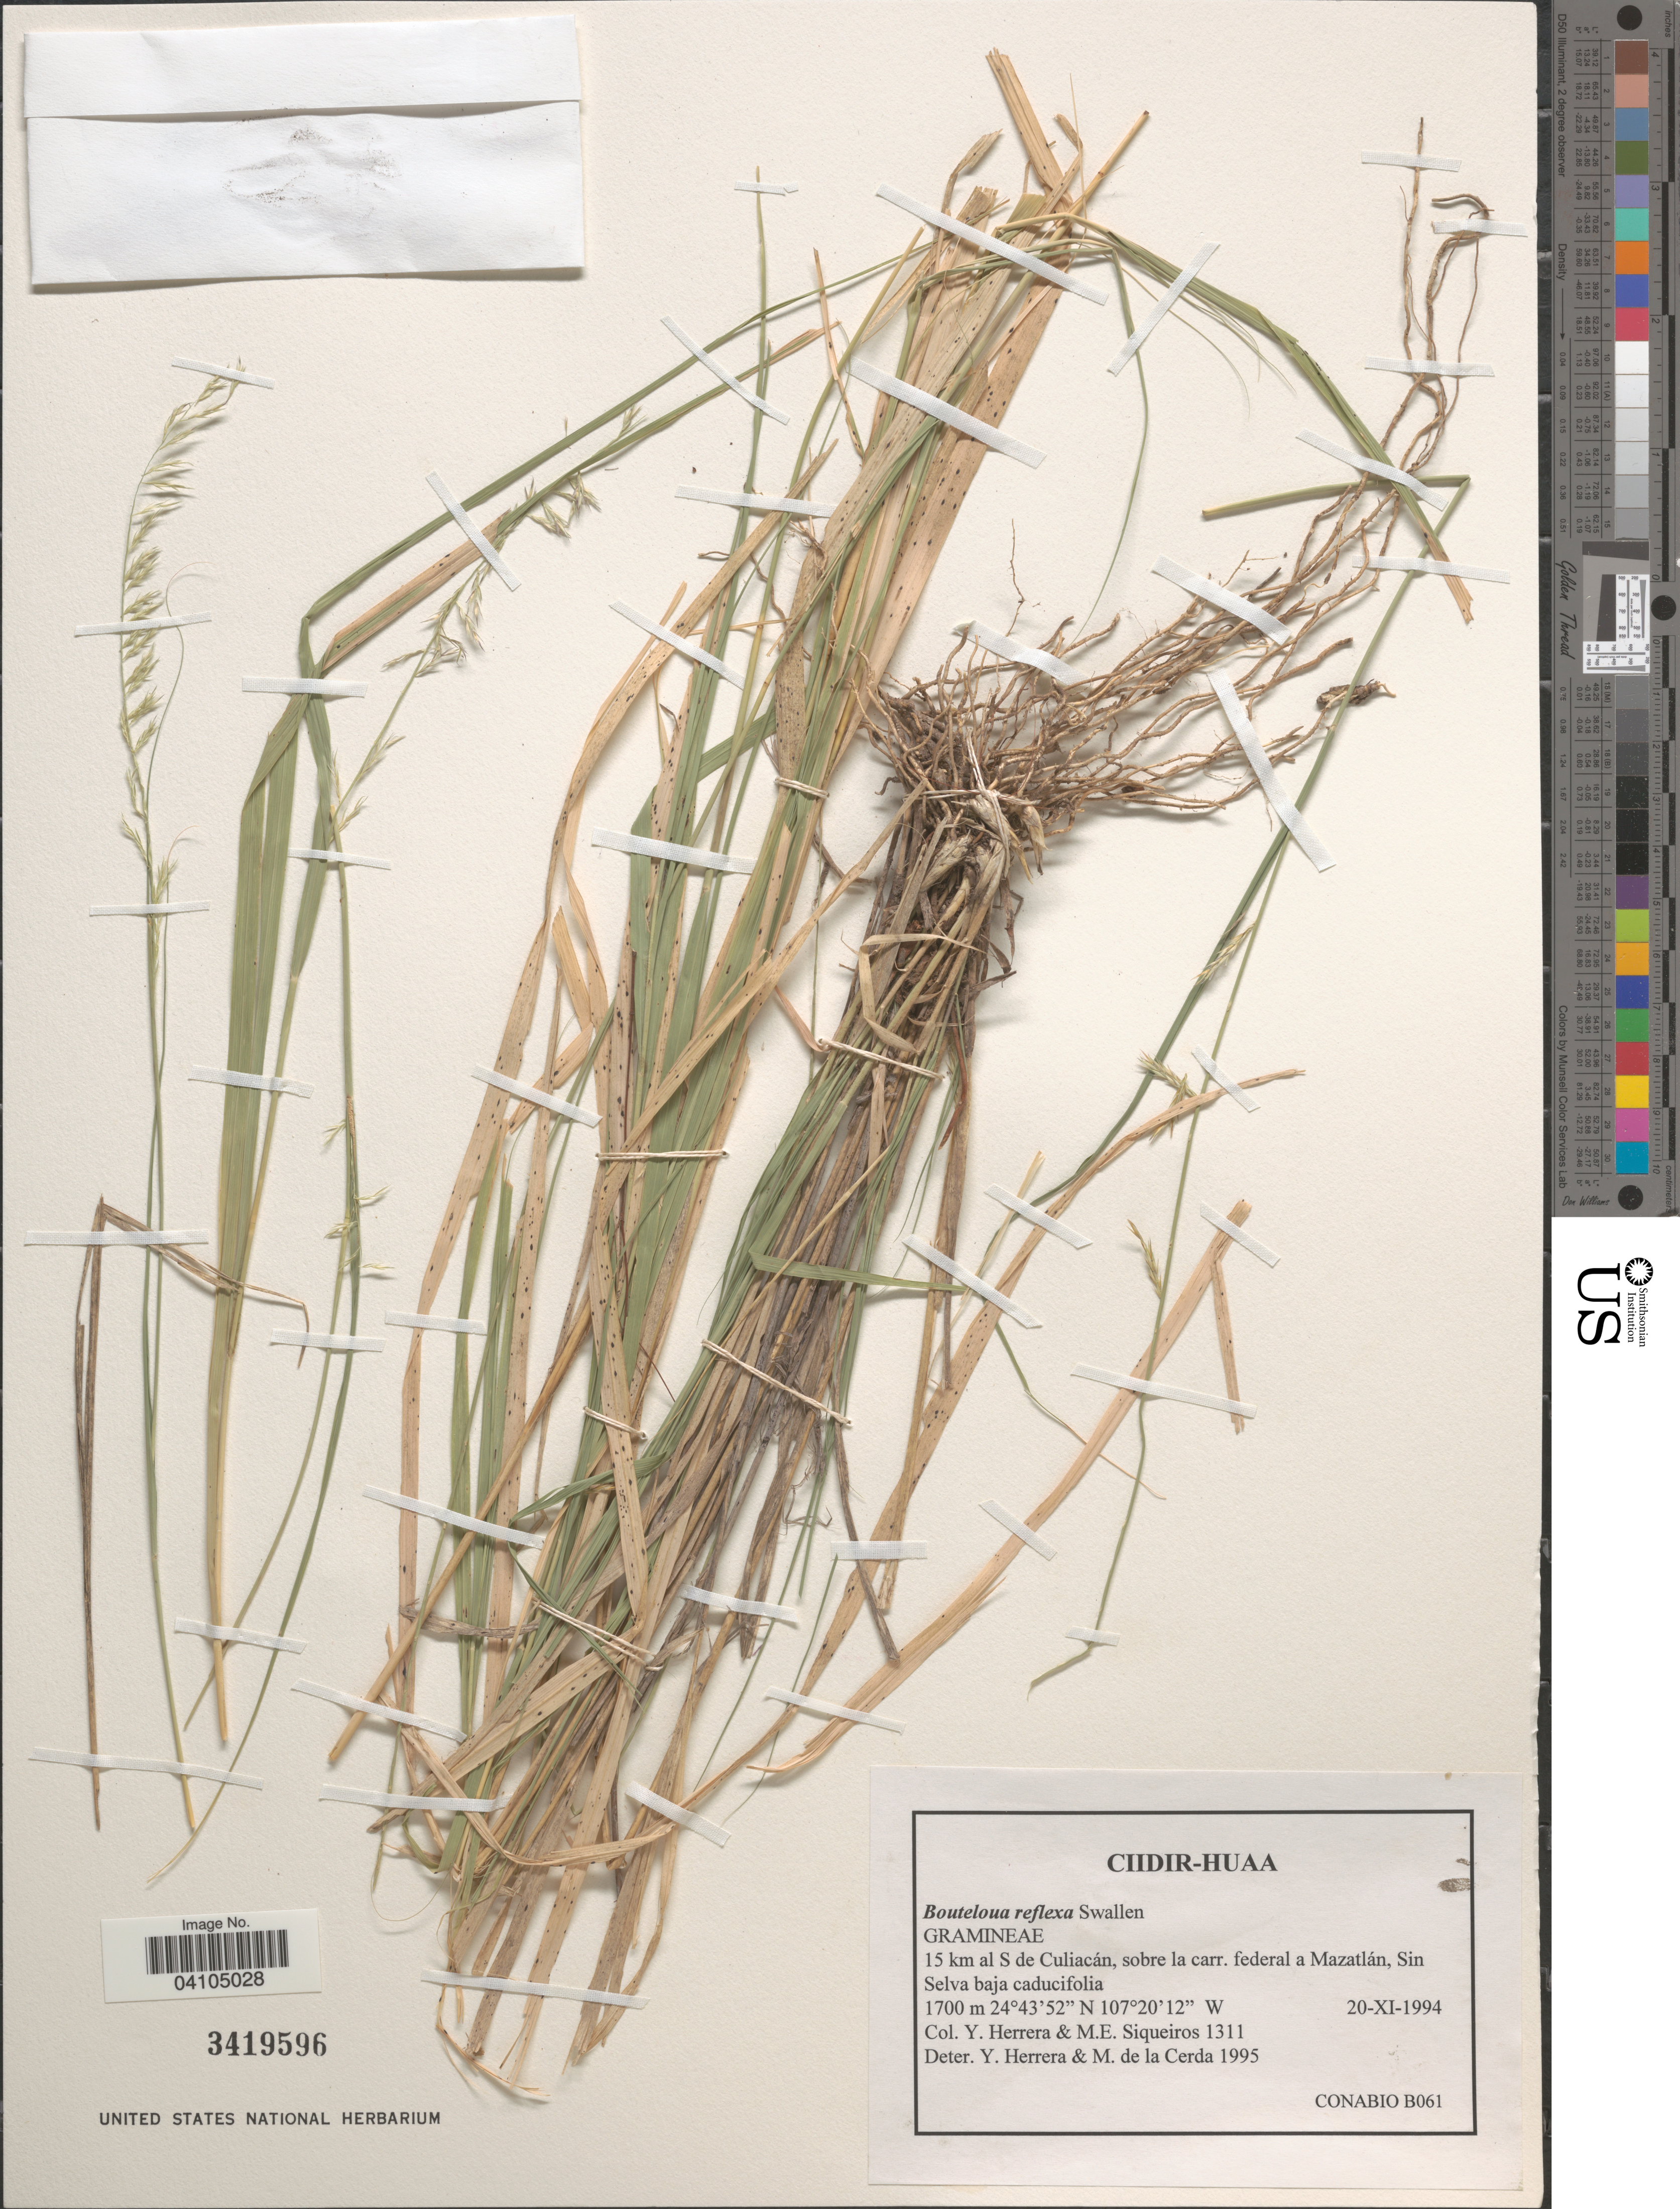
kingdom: Plantae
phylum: Tracheophyta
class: Liliopsida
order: Poales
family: Poaceae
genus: Bouteloua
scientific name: Bouteloua reflexa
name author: Swallen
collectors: Y. Herrera Arrieta & M. Siqueiros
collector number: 1311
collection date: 1994-11-20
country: Mexico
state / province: Sinaloa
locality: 15 km al S de Culiacán, sobre la carr. federal a Mazatlán.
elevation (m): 1700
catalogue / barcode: US 3419596